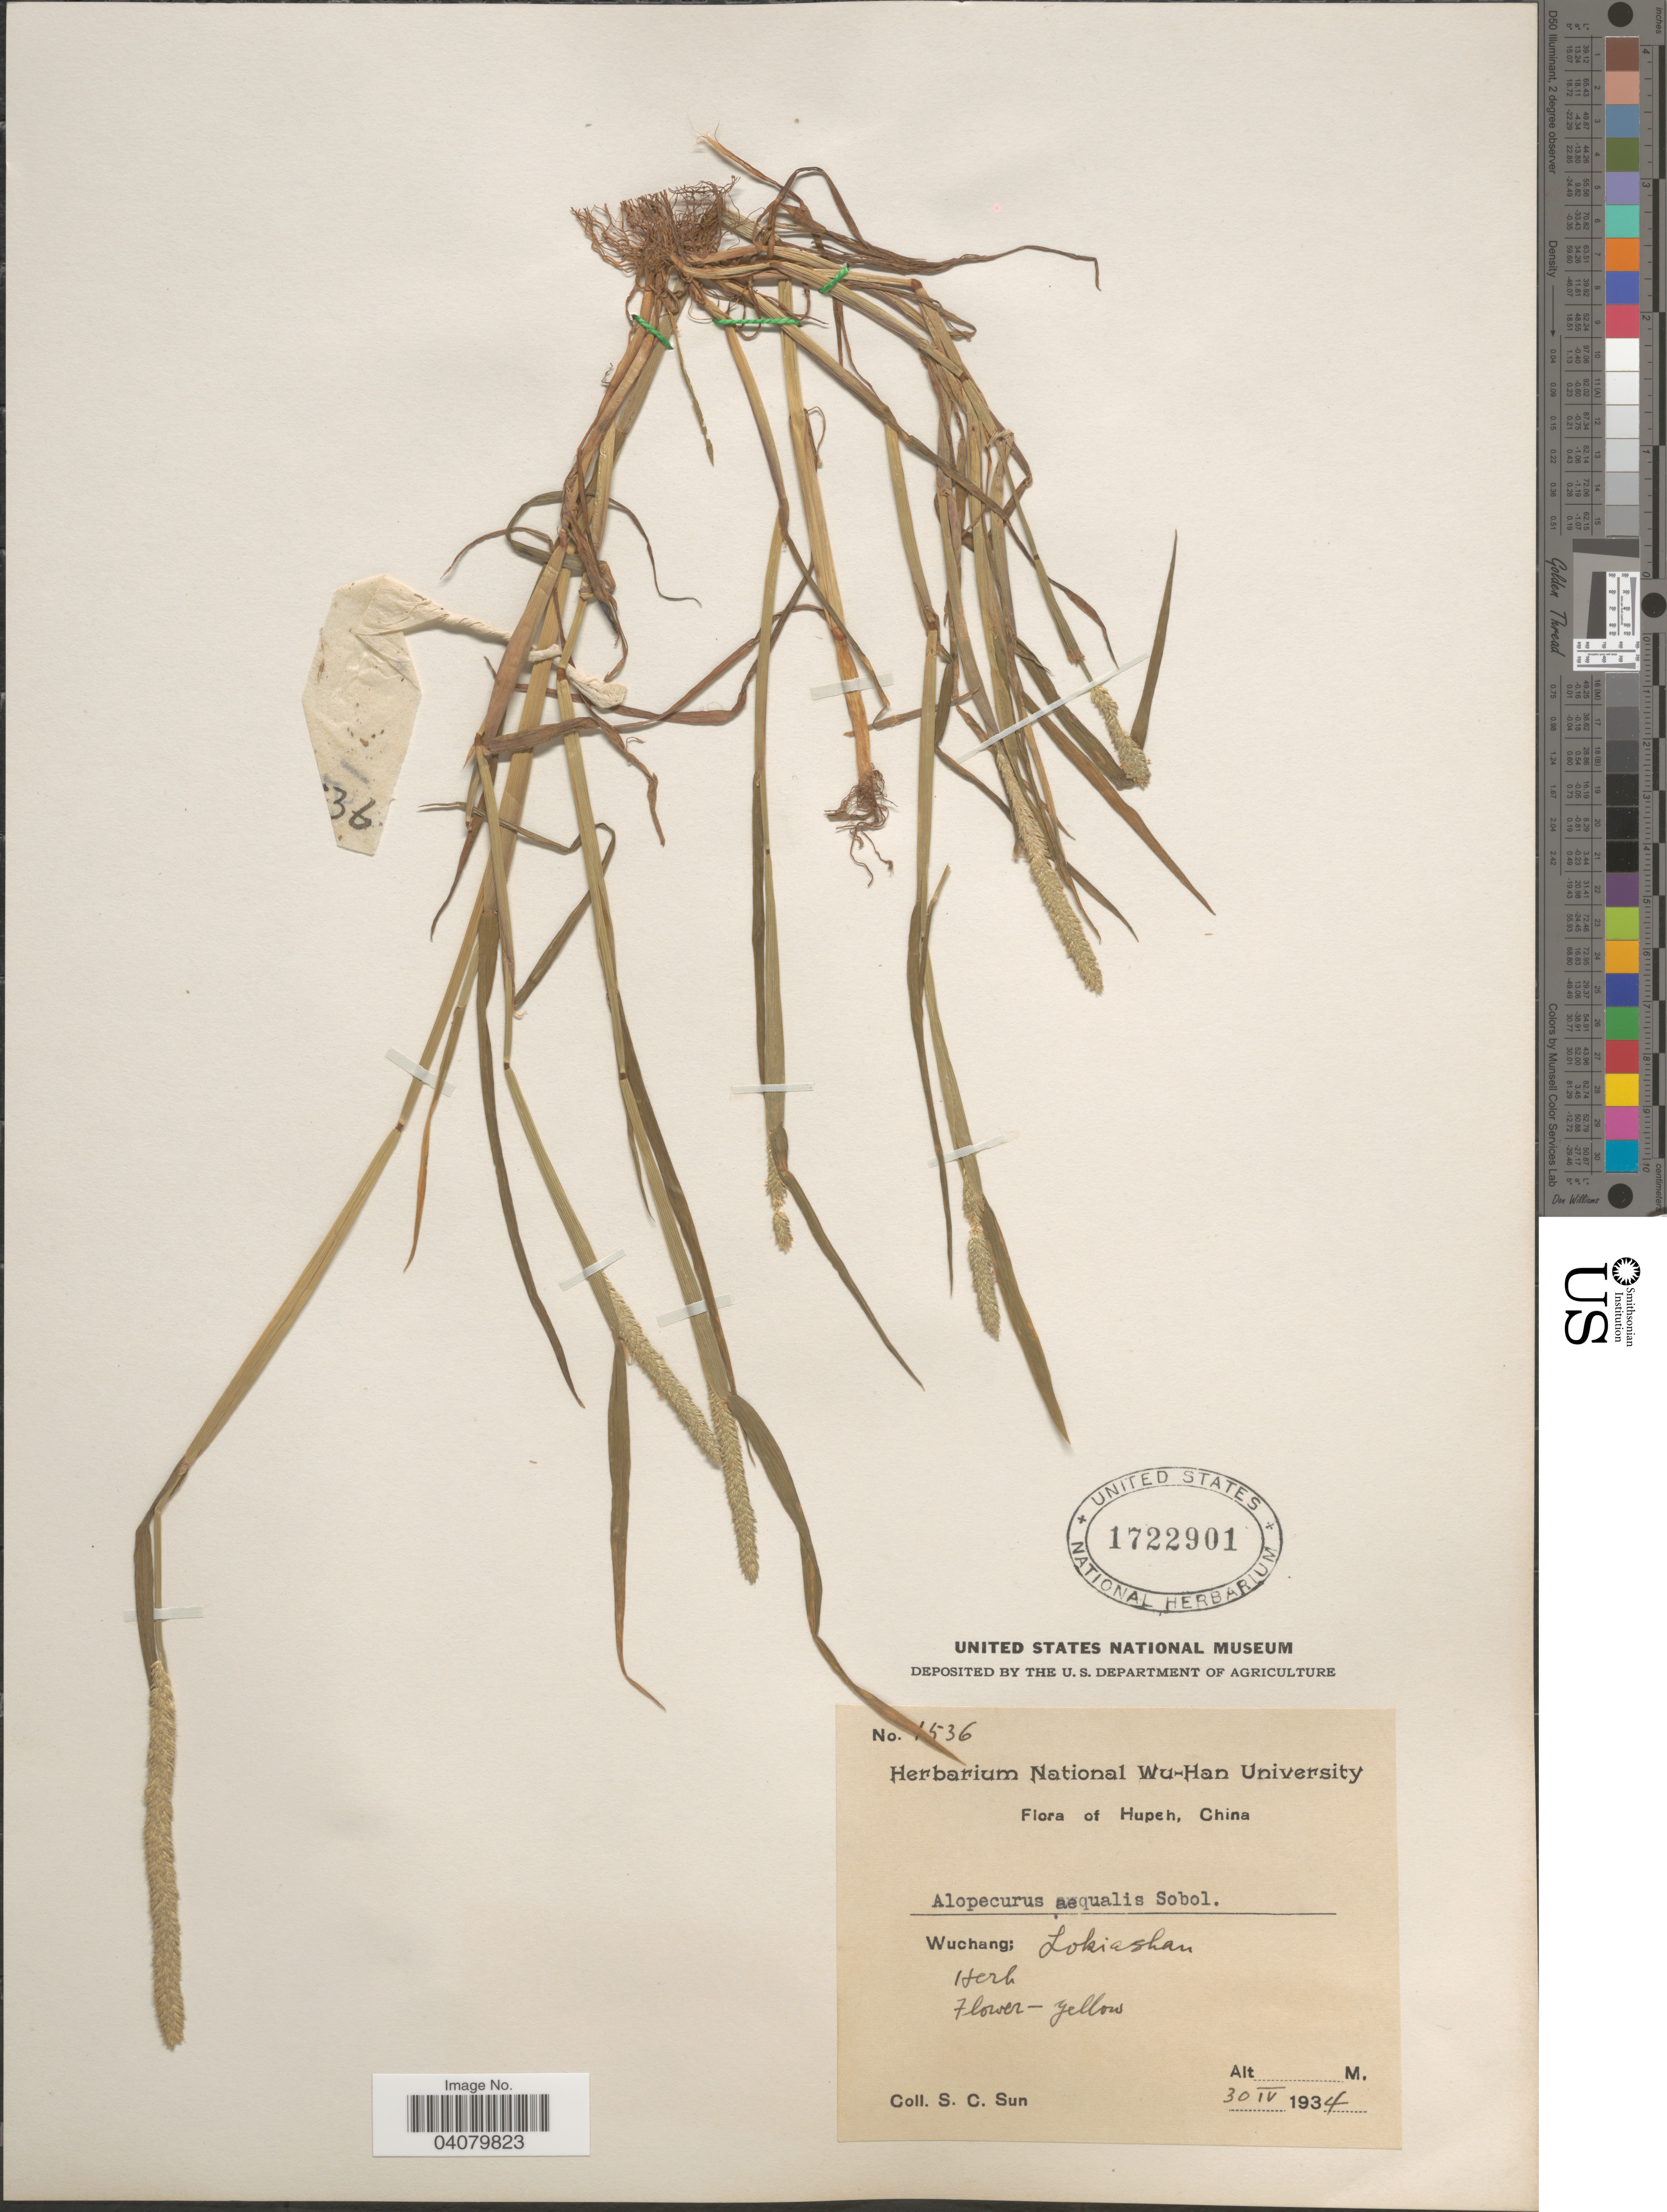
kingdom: Plantae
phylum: Tracheophyta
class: Liliopsida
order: Poales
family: Poaceae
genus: Alopecurus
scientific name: Alopecurus aequalis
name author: Sobol.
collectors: S. C. Sun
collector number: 1536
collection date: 1934-04-30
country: China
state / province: Hubei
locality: Hupeh. Wuchang; Lokiashan.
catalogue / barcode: US 1722901